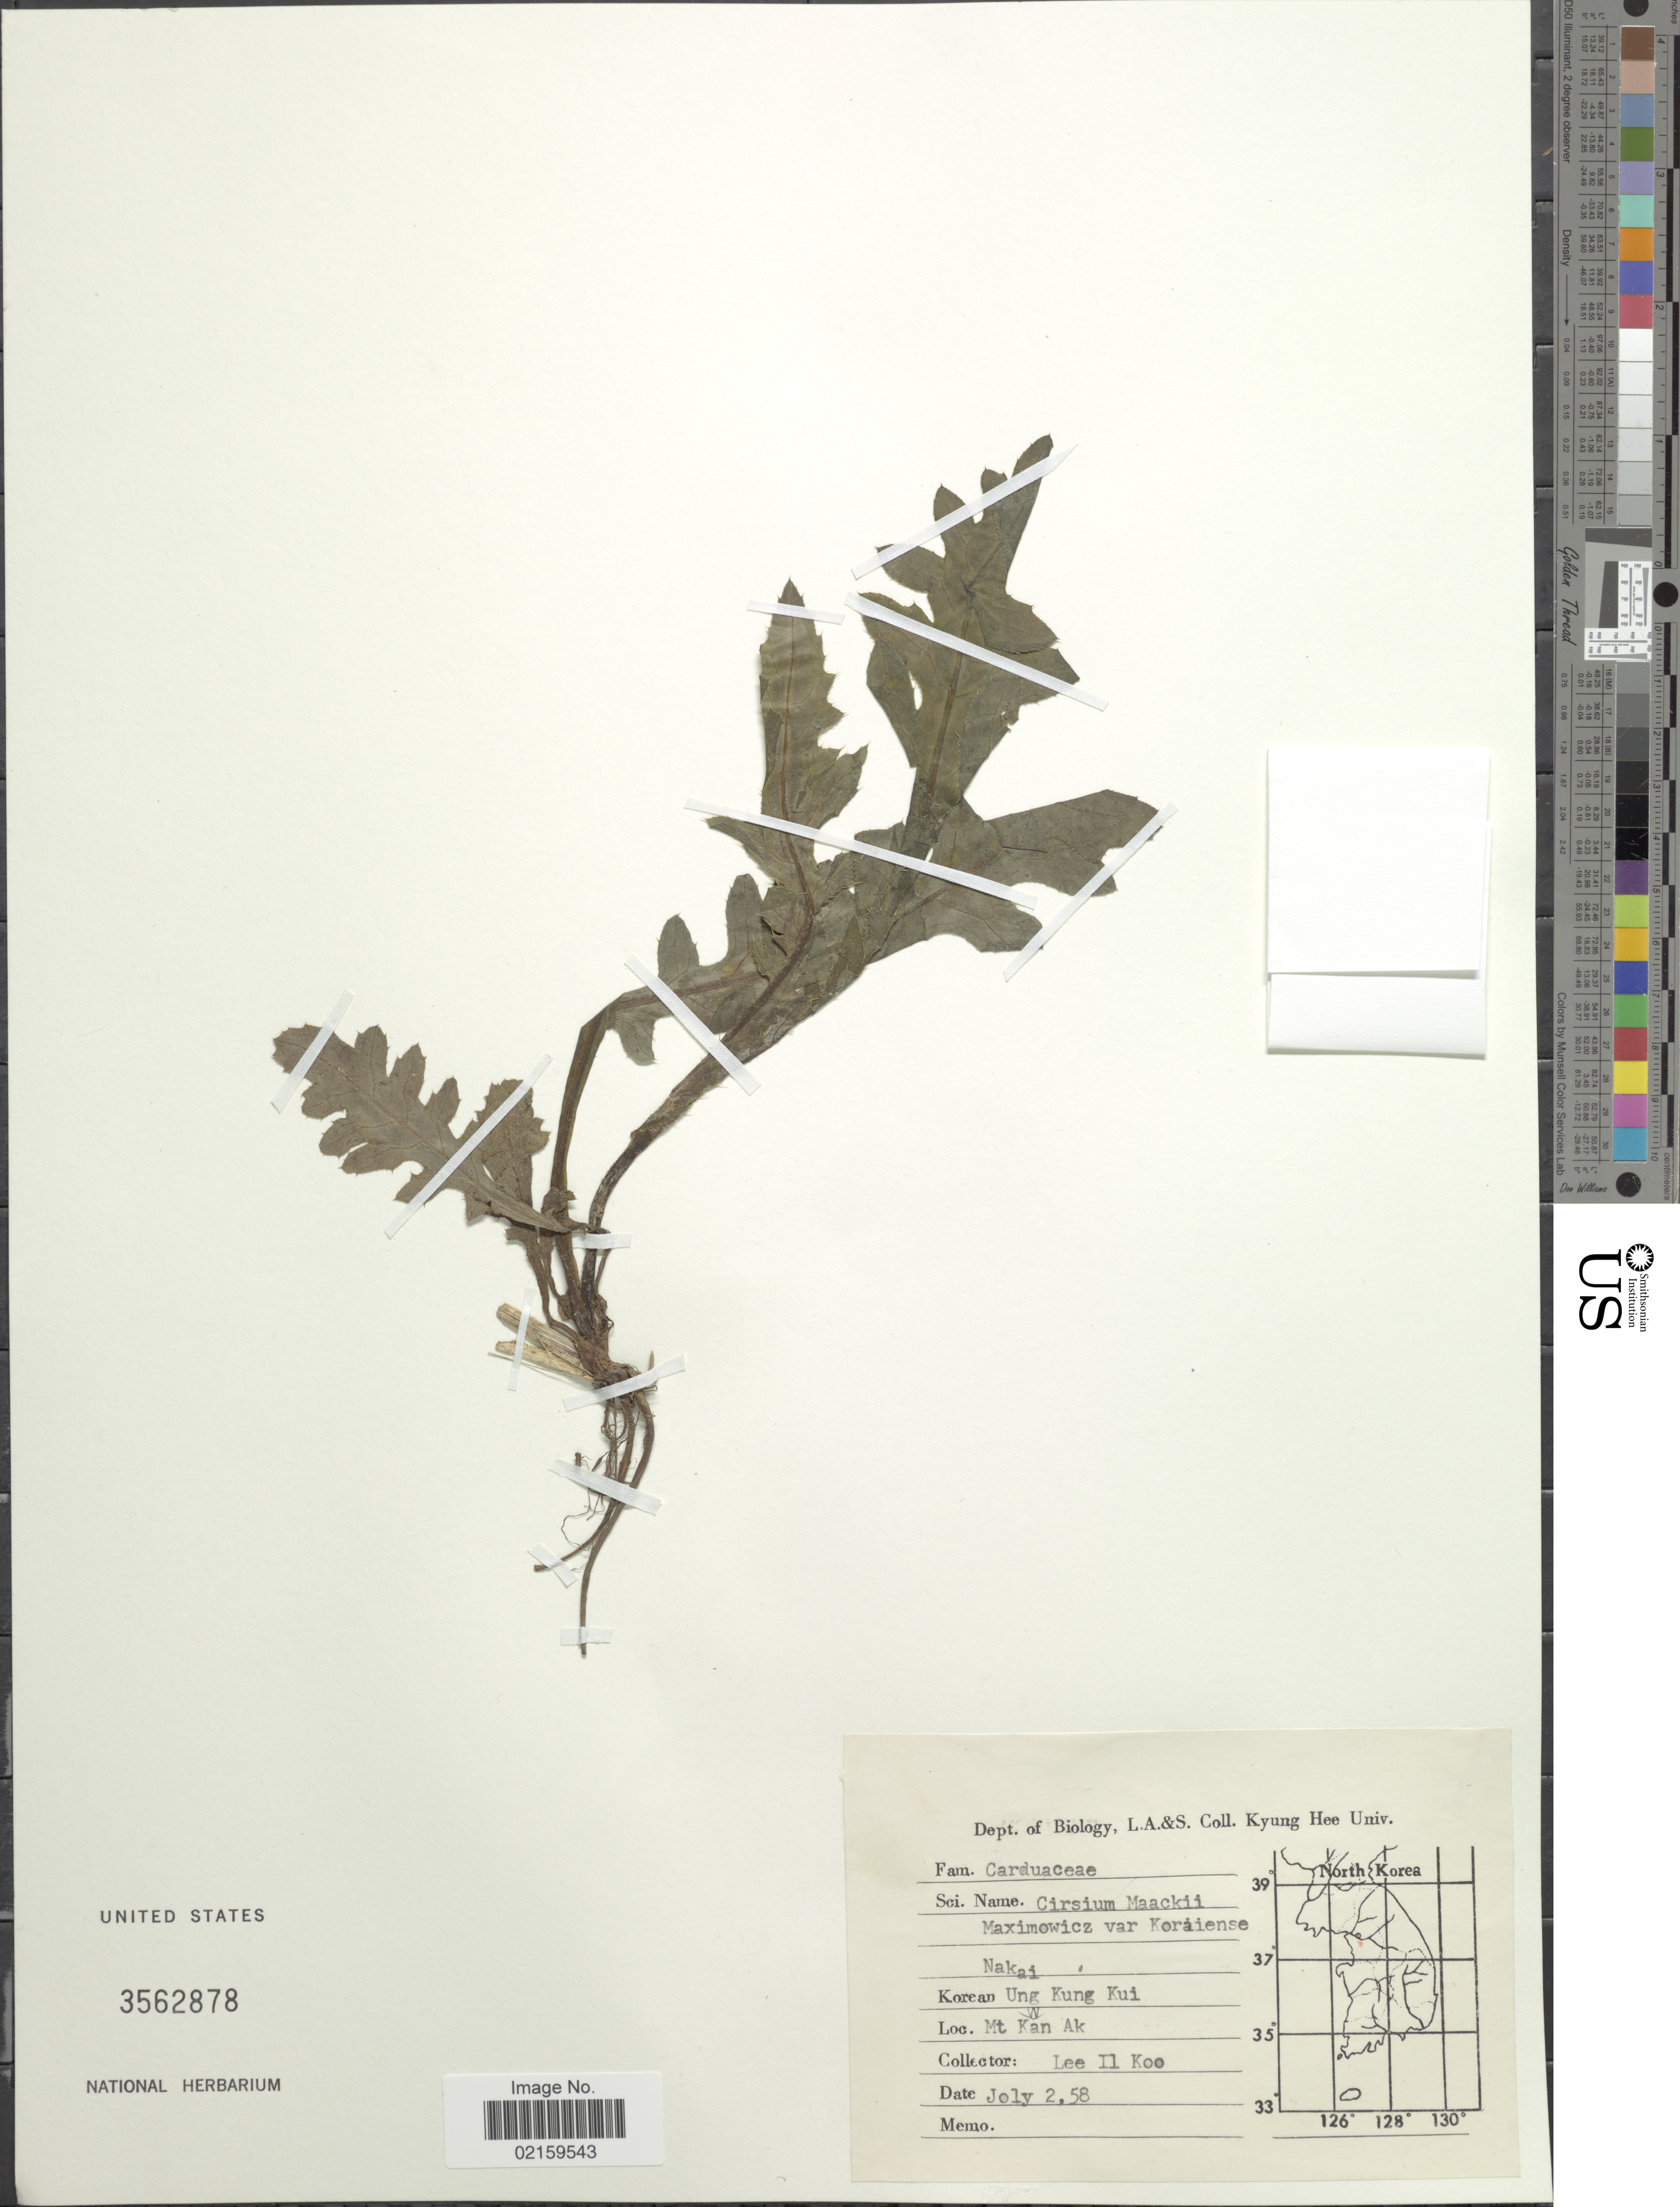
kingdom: Plantae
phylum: Tracheophyta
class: Magnoliopsida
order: Asterales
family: Asteraceae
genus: Cirsium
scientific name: Cirsium maackii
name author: Maxim.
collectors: Il-Ko Lee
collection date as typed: Transcribed d/m/y: 2/7/58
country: South Korea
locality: Mt. Kan Ak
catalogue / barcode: US 3562878